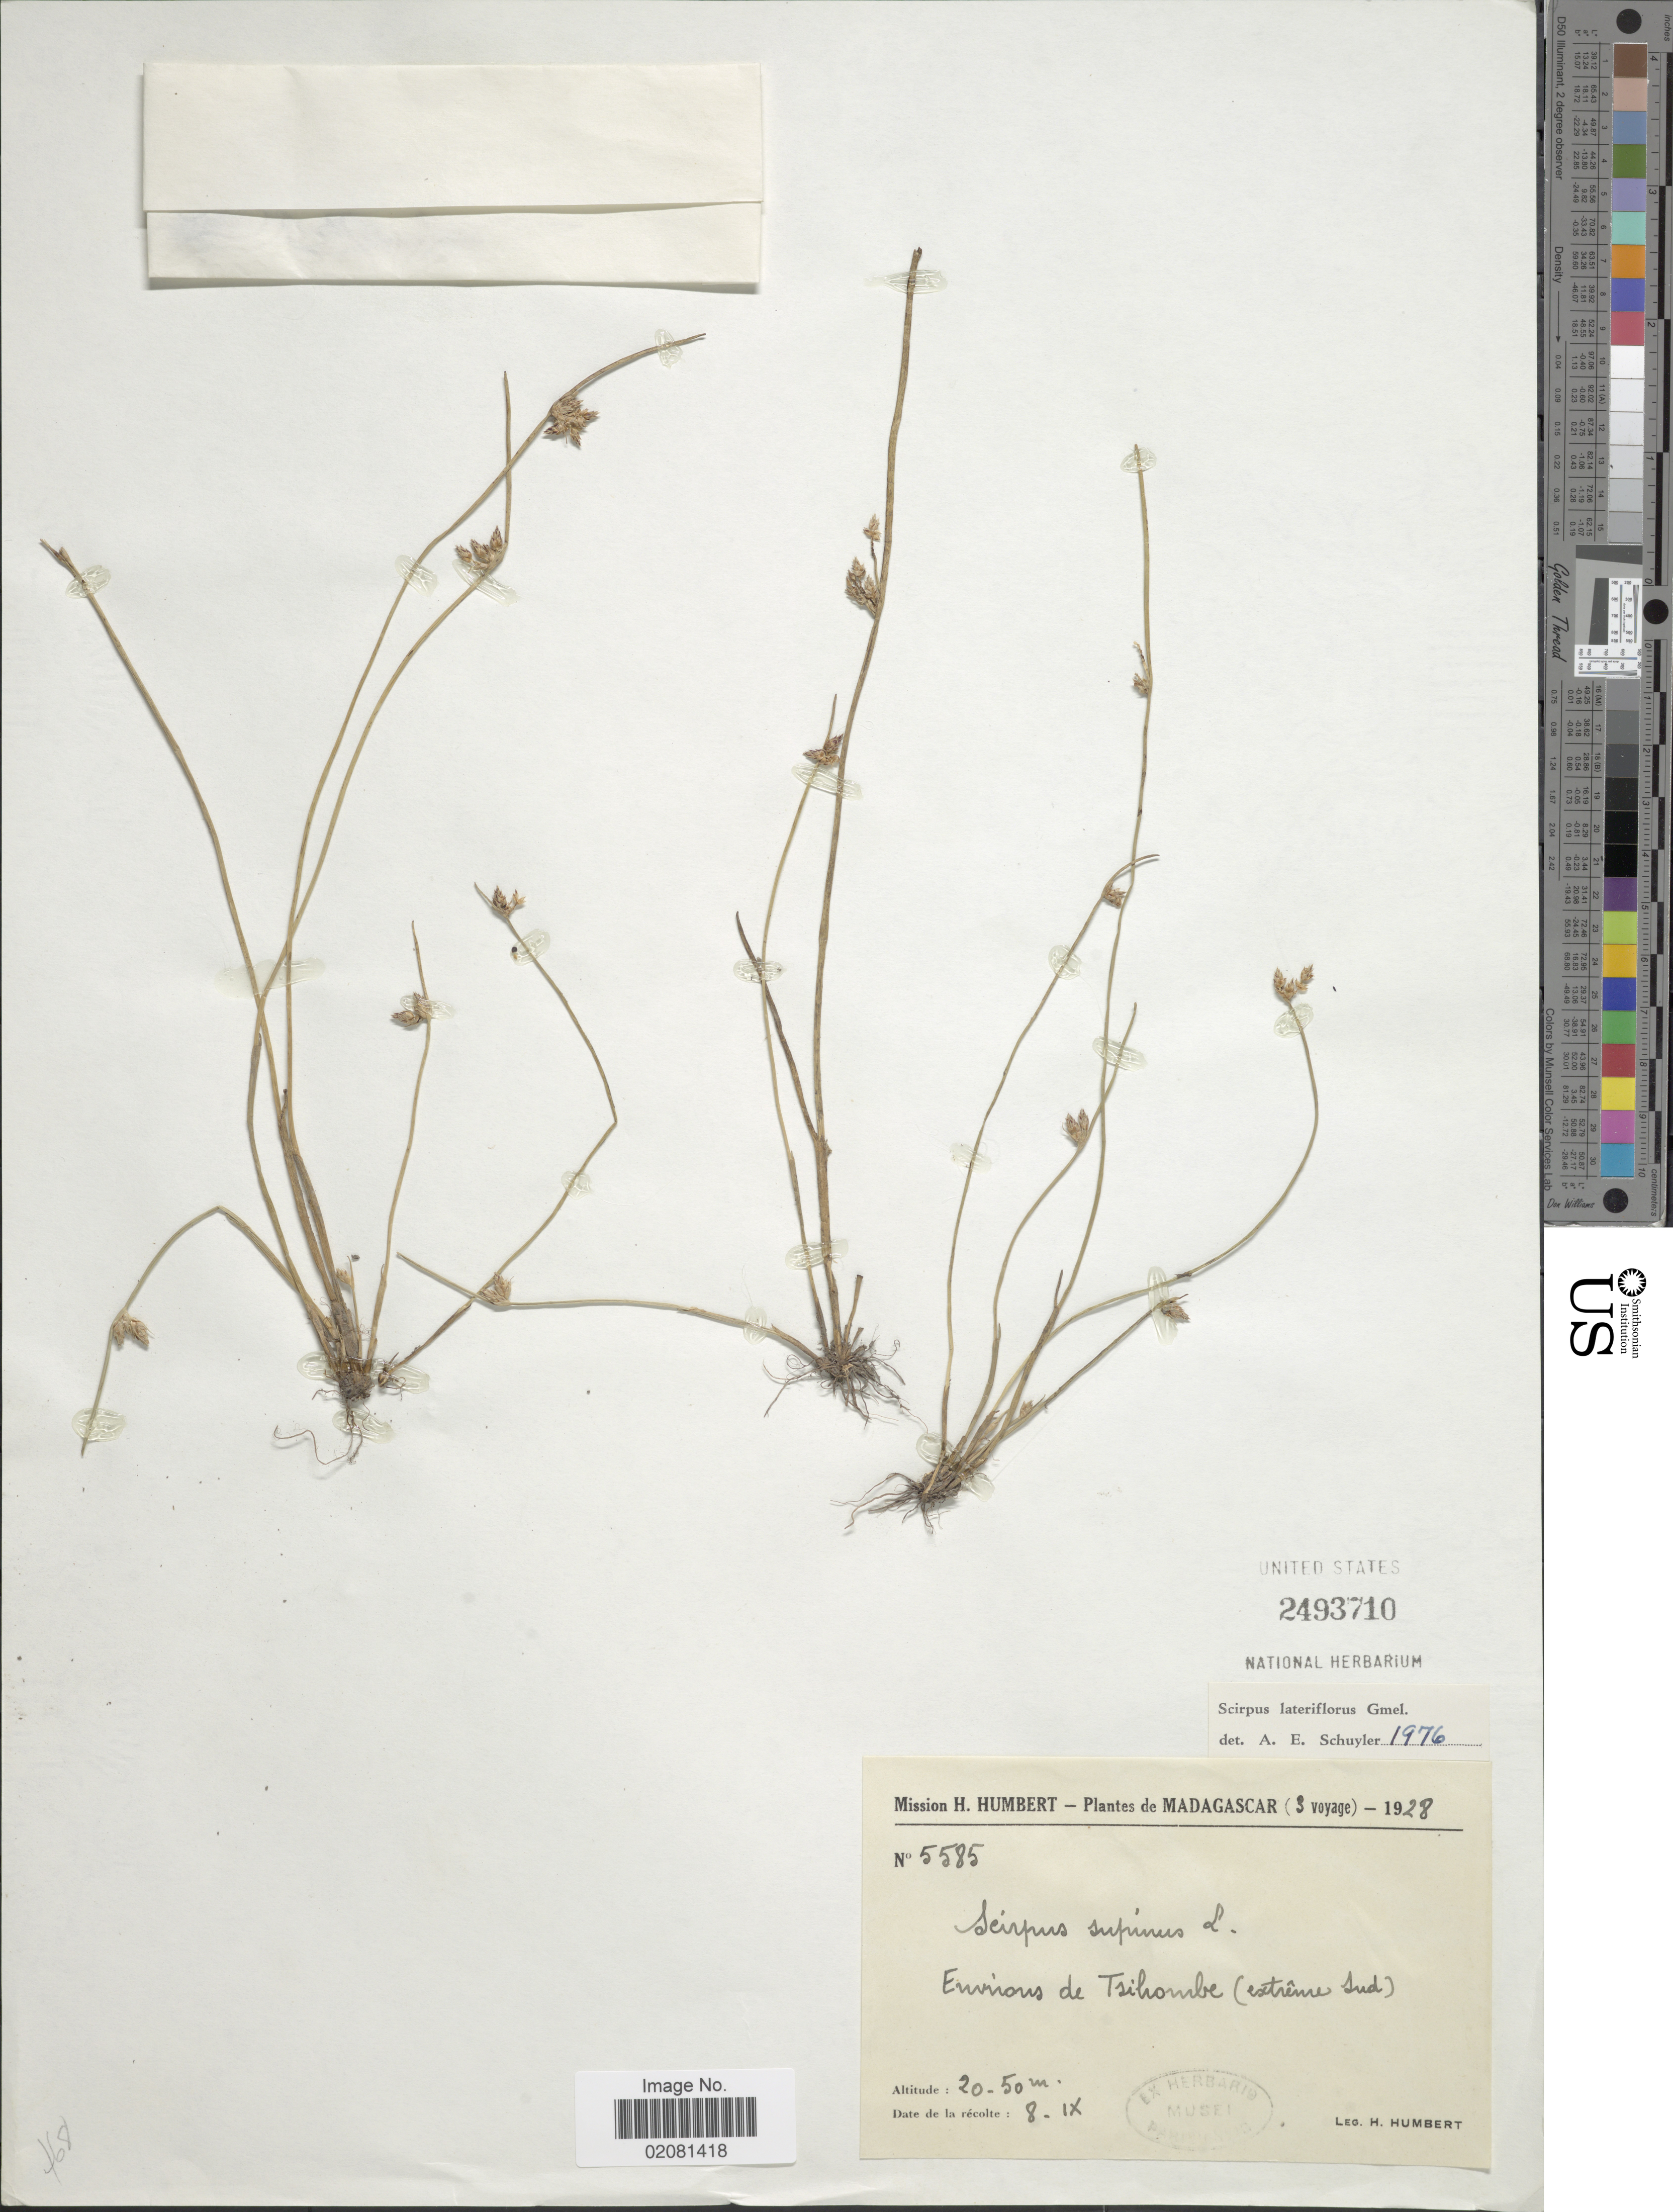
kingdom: Plantae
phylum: Tracheophyta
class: Liliopsida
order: Poales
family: Cyperaceae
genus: Schoenoplectus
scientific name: Schoenoplectus supinus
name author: (L.) Palla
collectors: H. Humbert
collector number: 5585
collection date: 1928-09-08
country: Madagascar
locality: Environs de Tsihombe (extrême Sud)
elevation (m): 20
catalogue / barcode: US 2493710